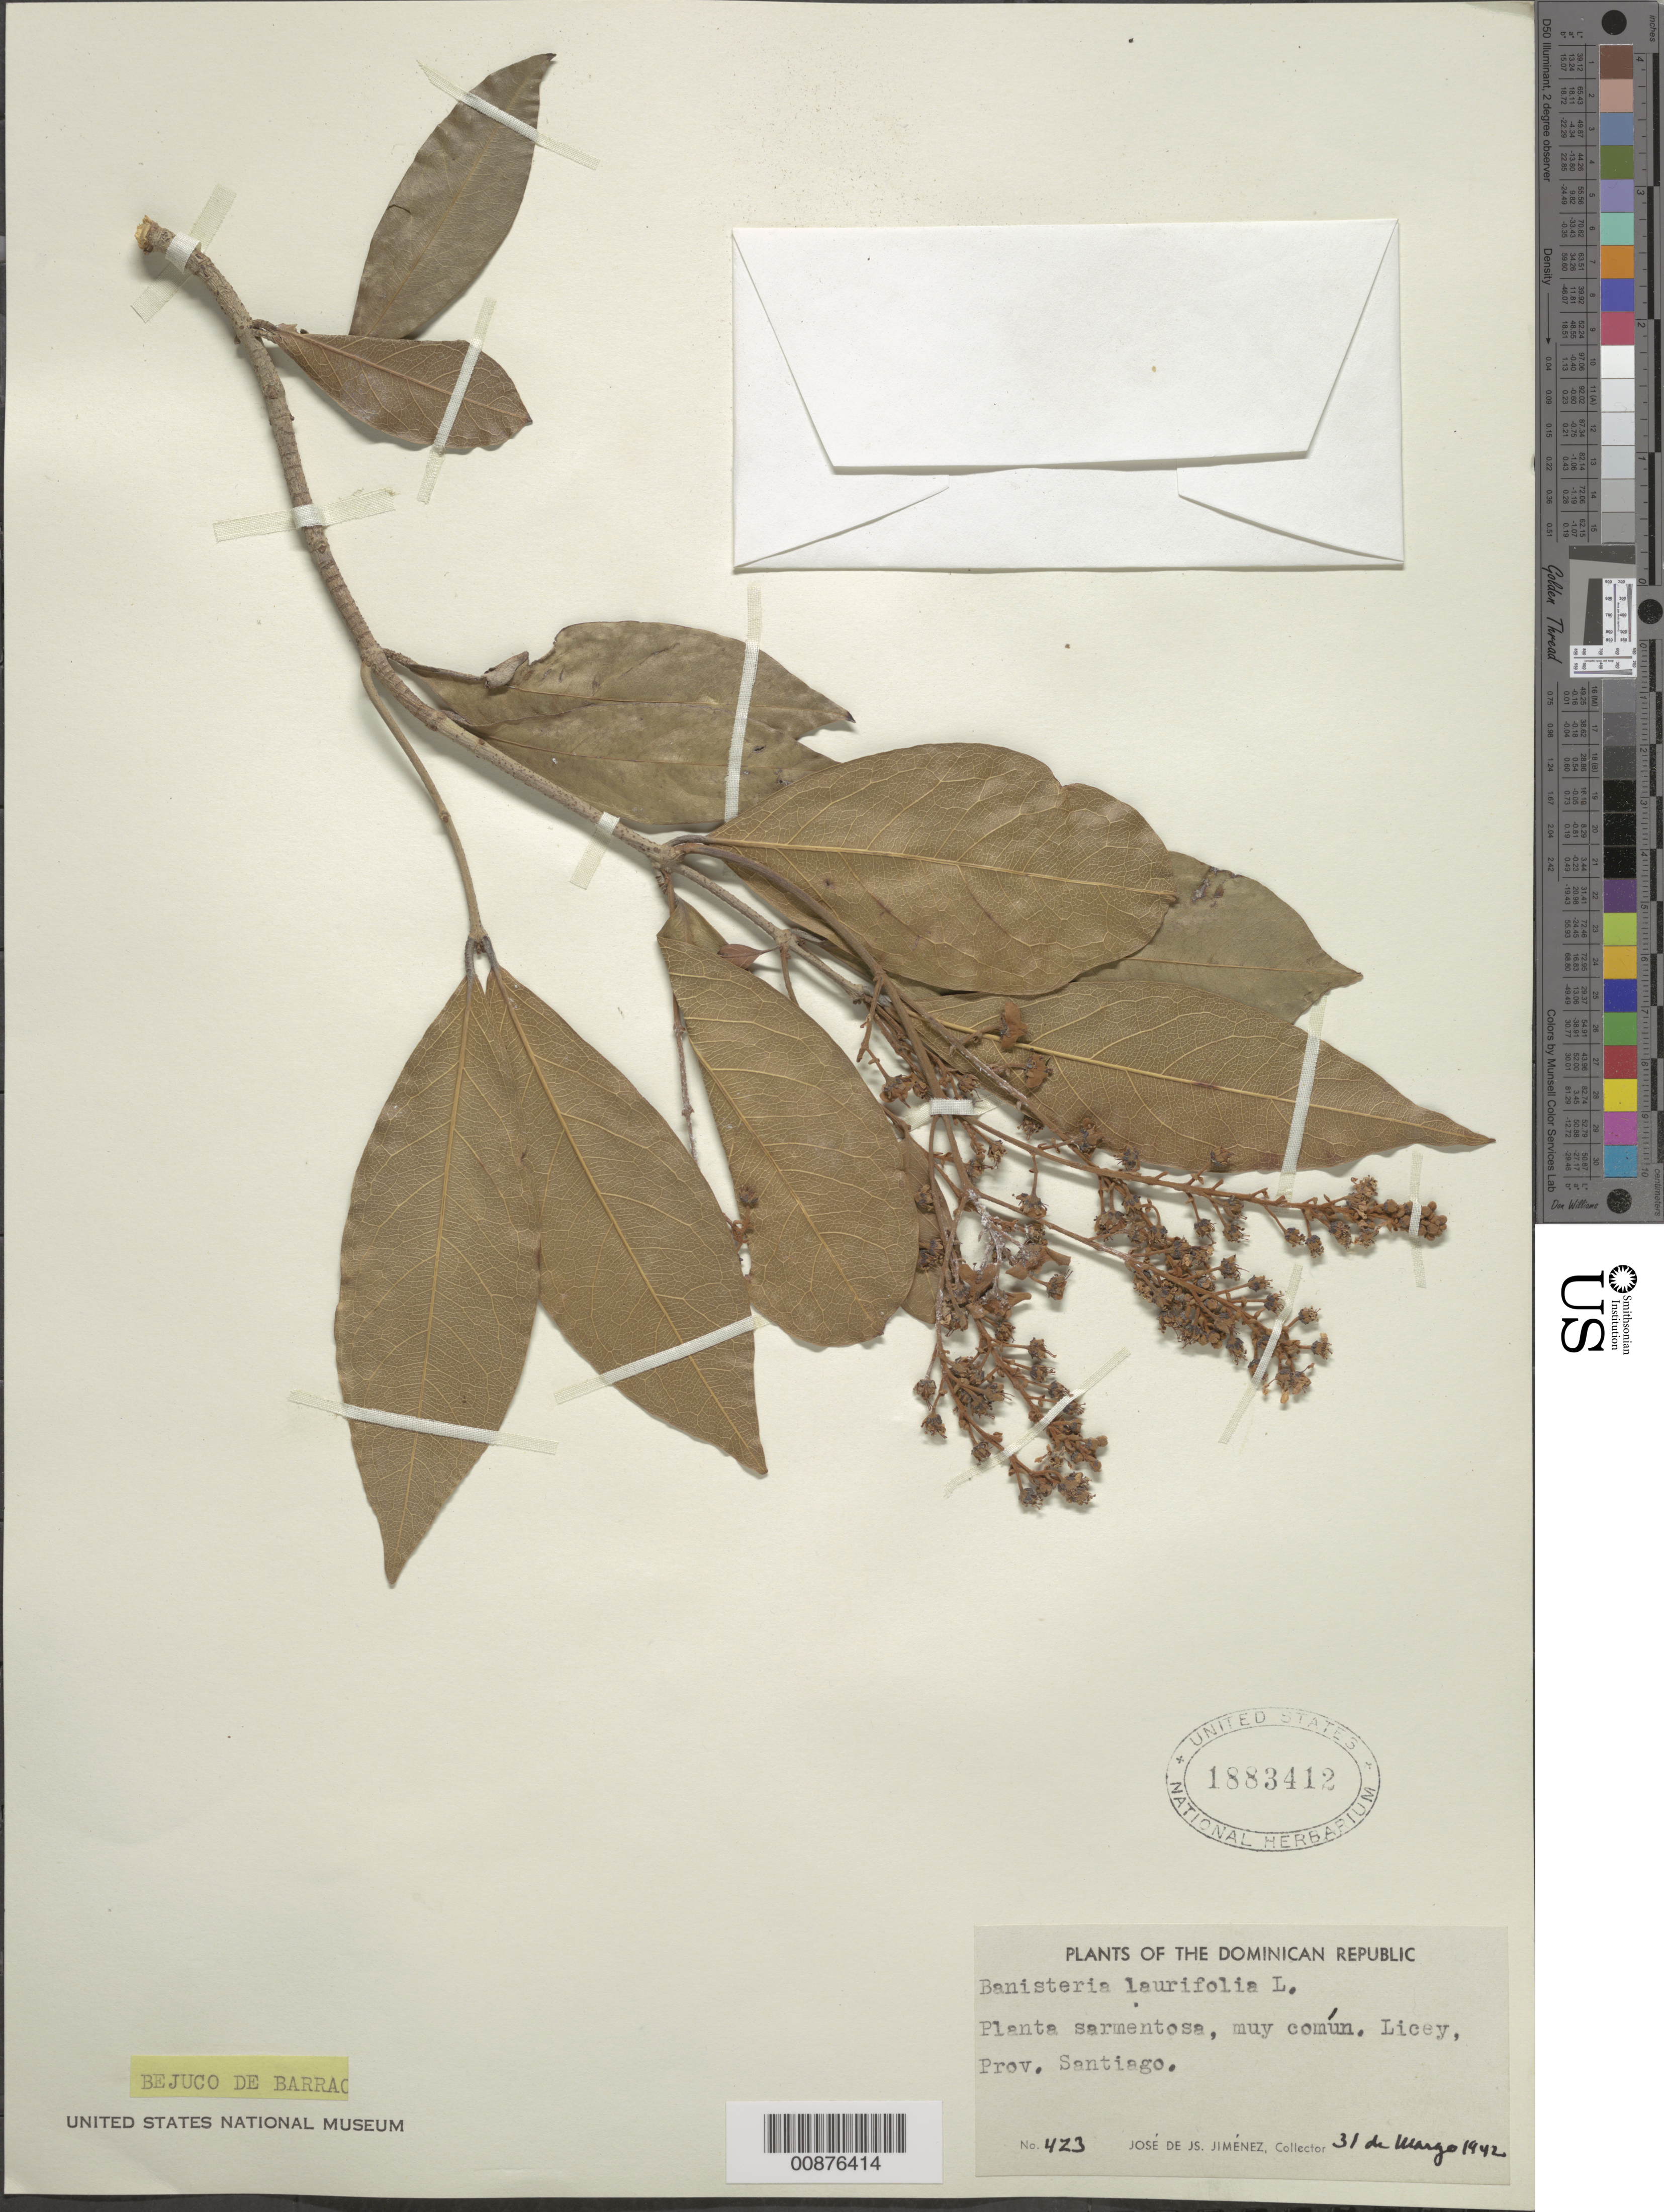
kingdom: Plantae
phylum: Tracheophyta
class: Magnoliopsida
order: Malpighiales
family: Malpighiaceae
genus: Heteropterys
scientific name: Heteropterys laurifolia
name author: (L.) A. Juss.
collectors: J. J. Jiménez Almonte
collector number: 423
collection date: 1942-05-31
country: Dominican Republic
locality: Licey, Prov. Santiago.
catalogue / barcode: US 1883412